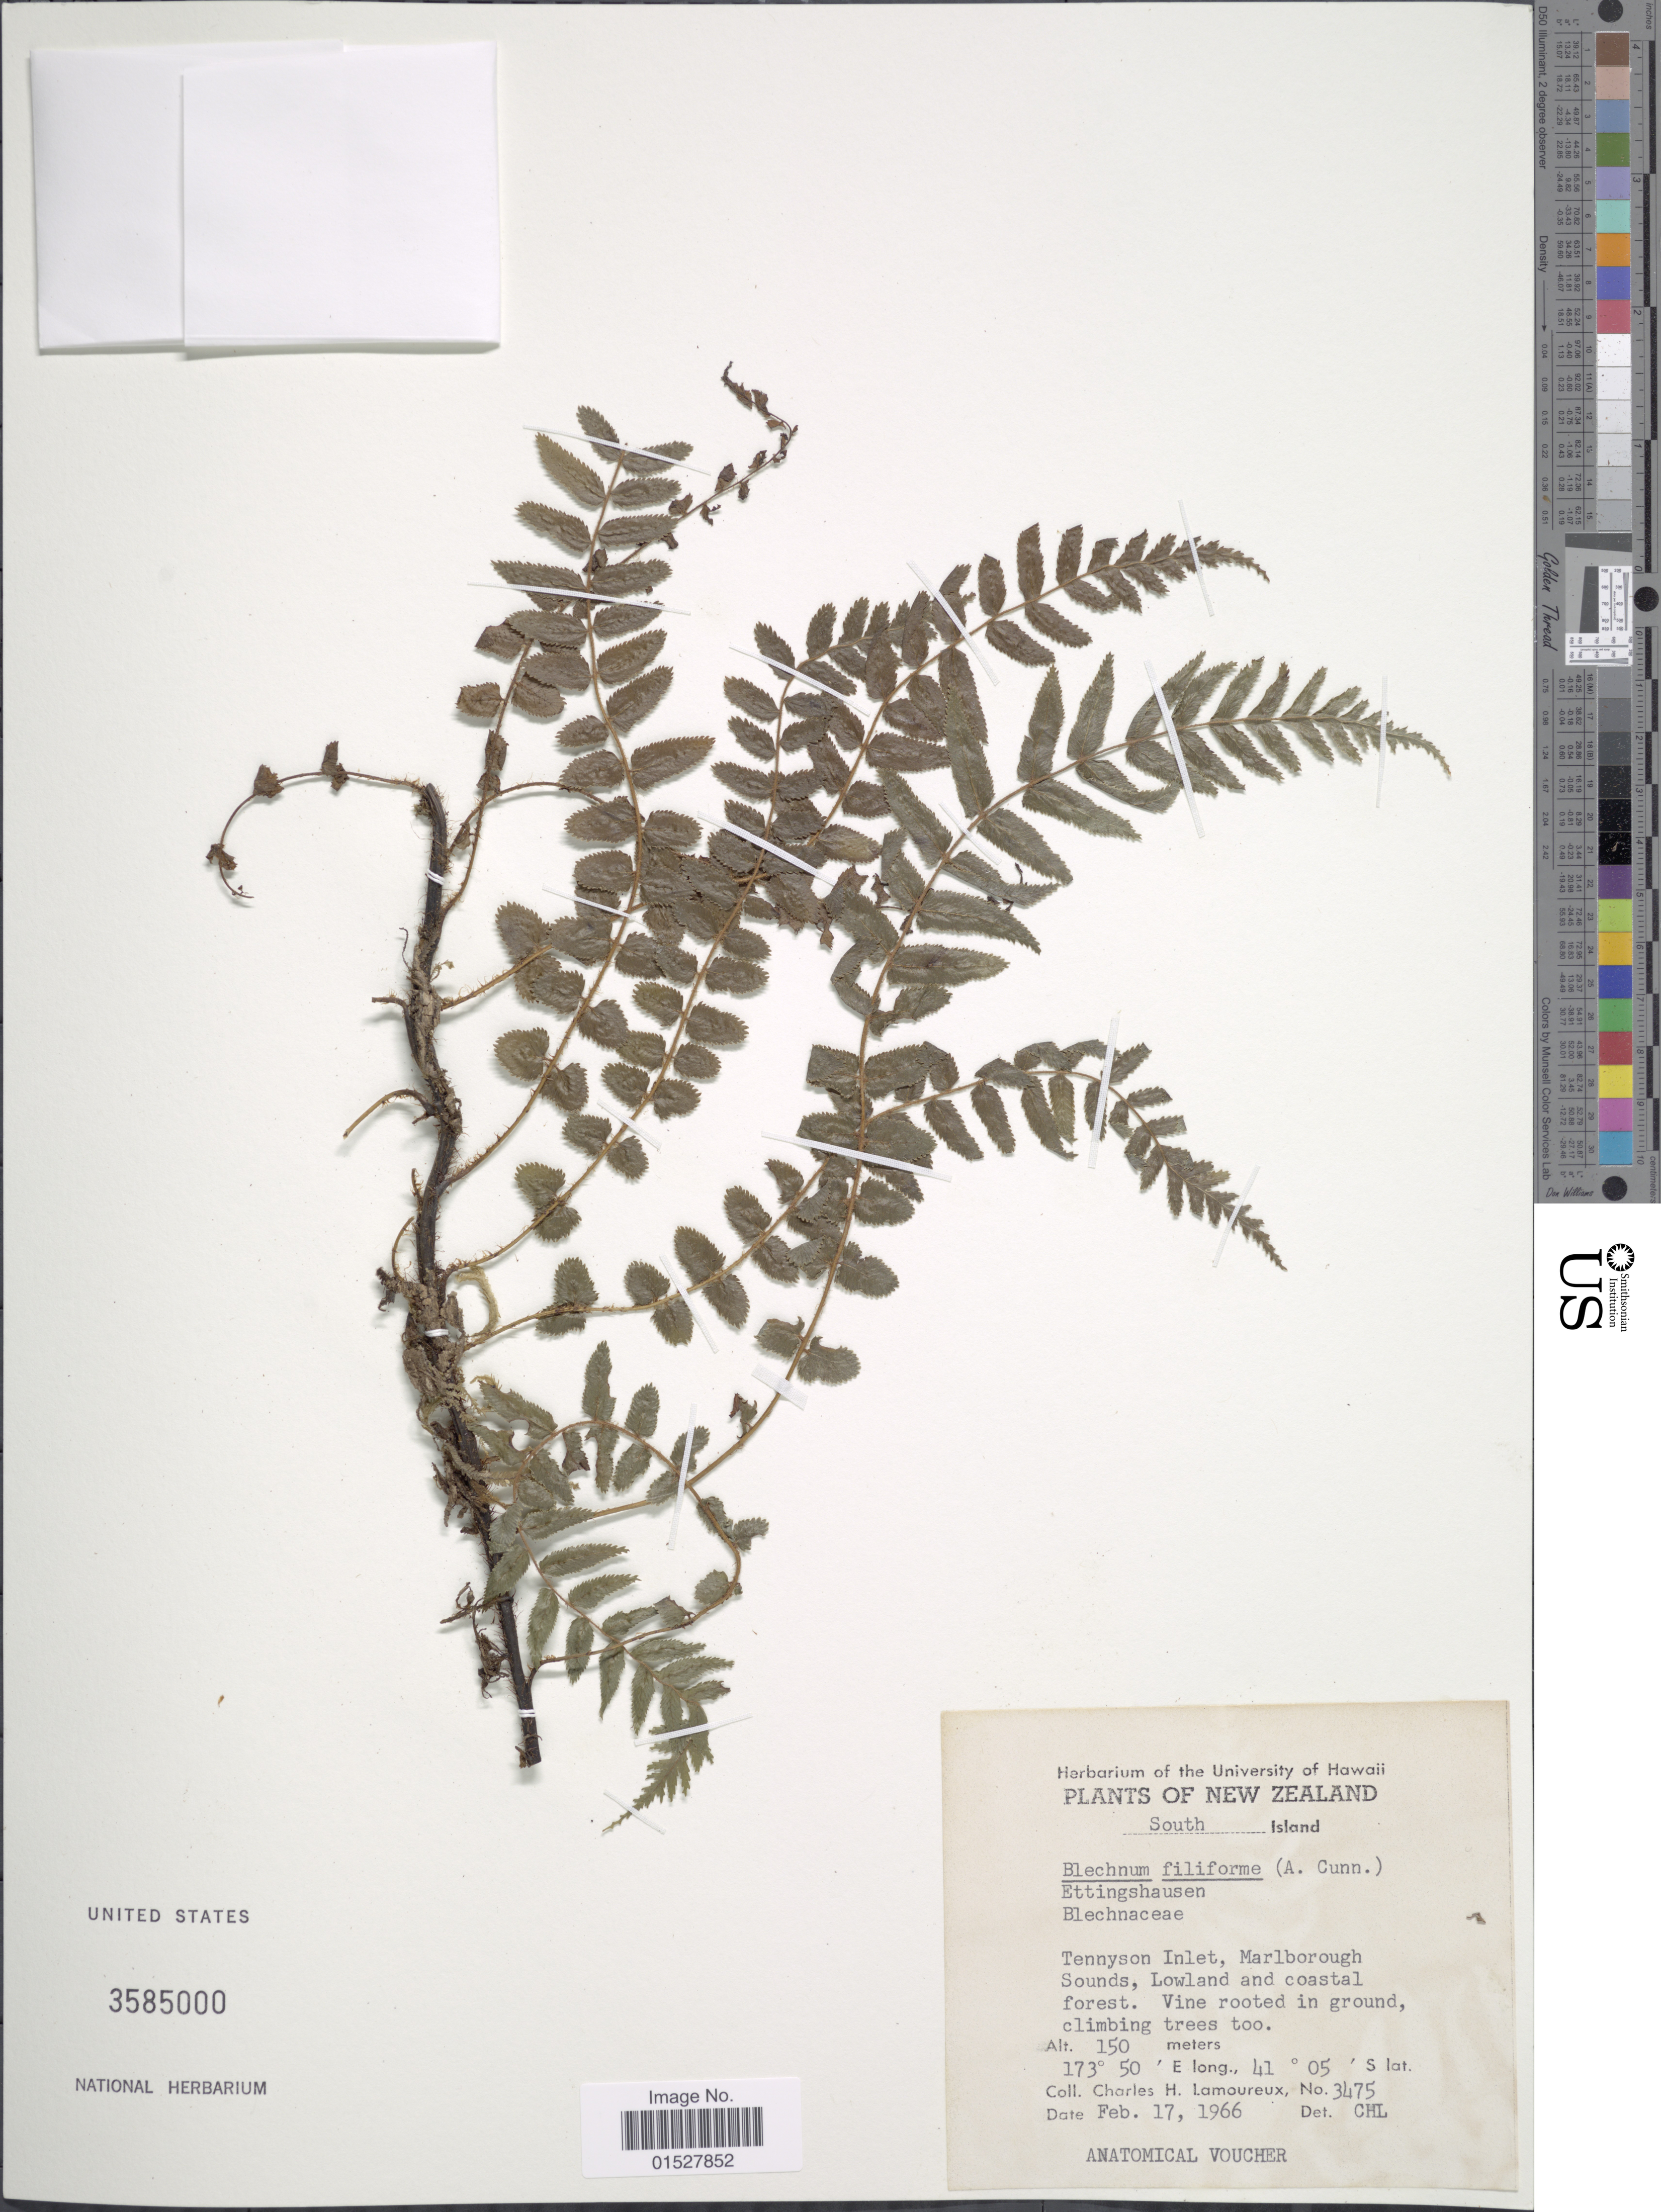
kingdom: Plantae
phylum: Tracheophyta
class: Polypodiopsida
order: Polypodiales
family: Blechnaceae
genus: Blechnum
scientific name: Blechnum filiforme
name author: (A. Cunn.) Ettingsh.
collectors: C. Lamourex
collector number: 3475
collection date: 1966-02-17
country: New Zealand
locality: South Island, Tennyson Inlet, Marlborough Sounds, Lowland and coastal forest.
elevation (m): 150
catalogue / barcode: US 3585000